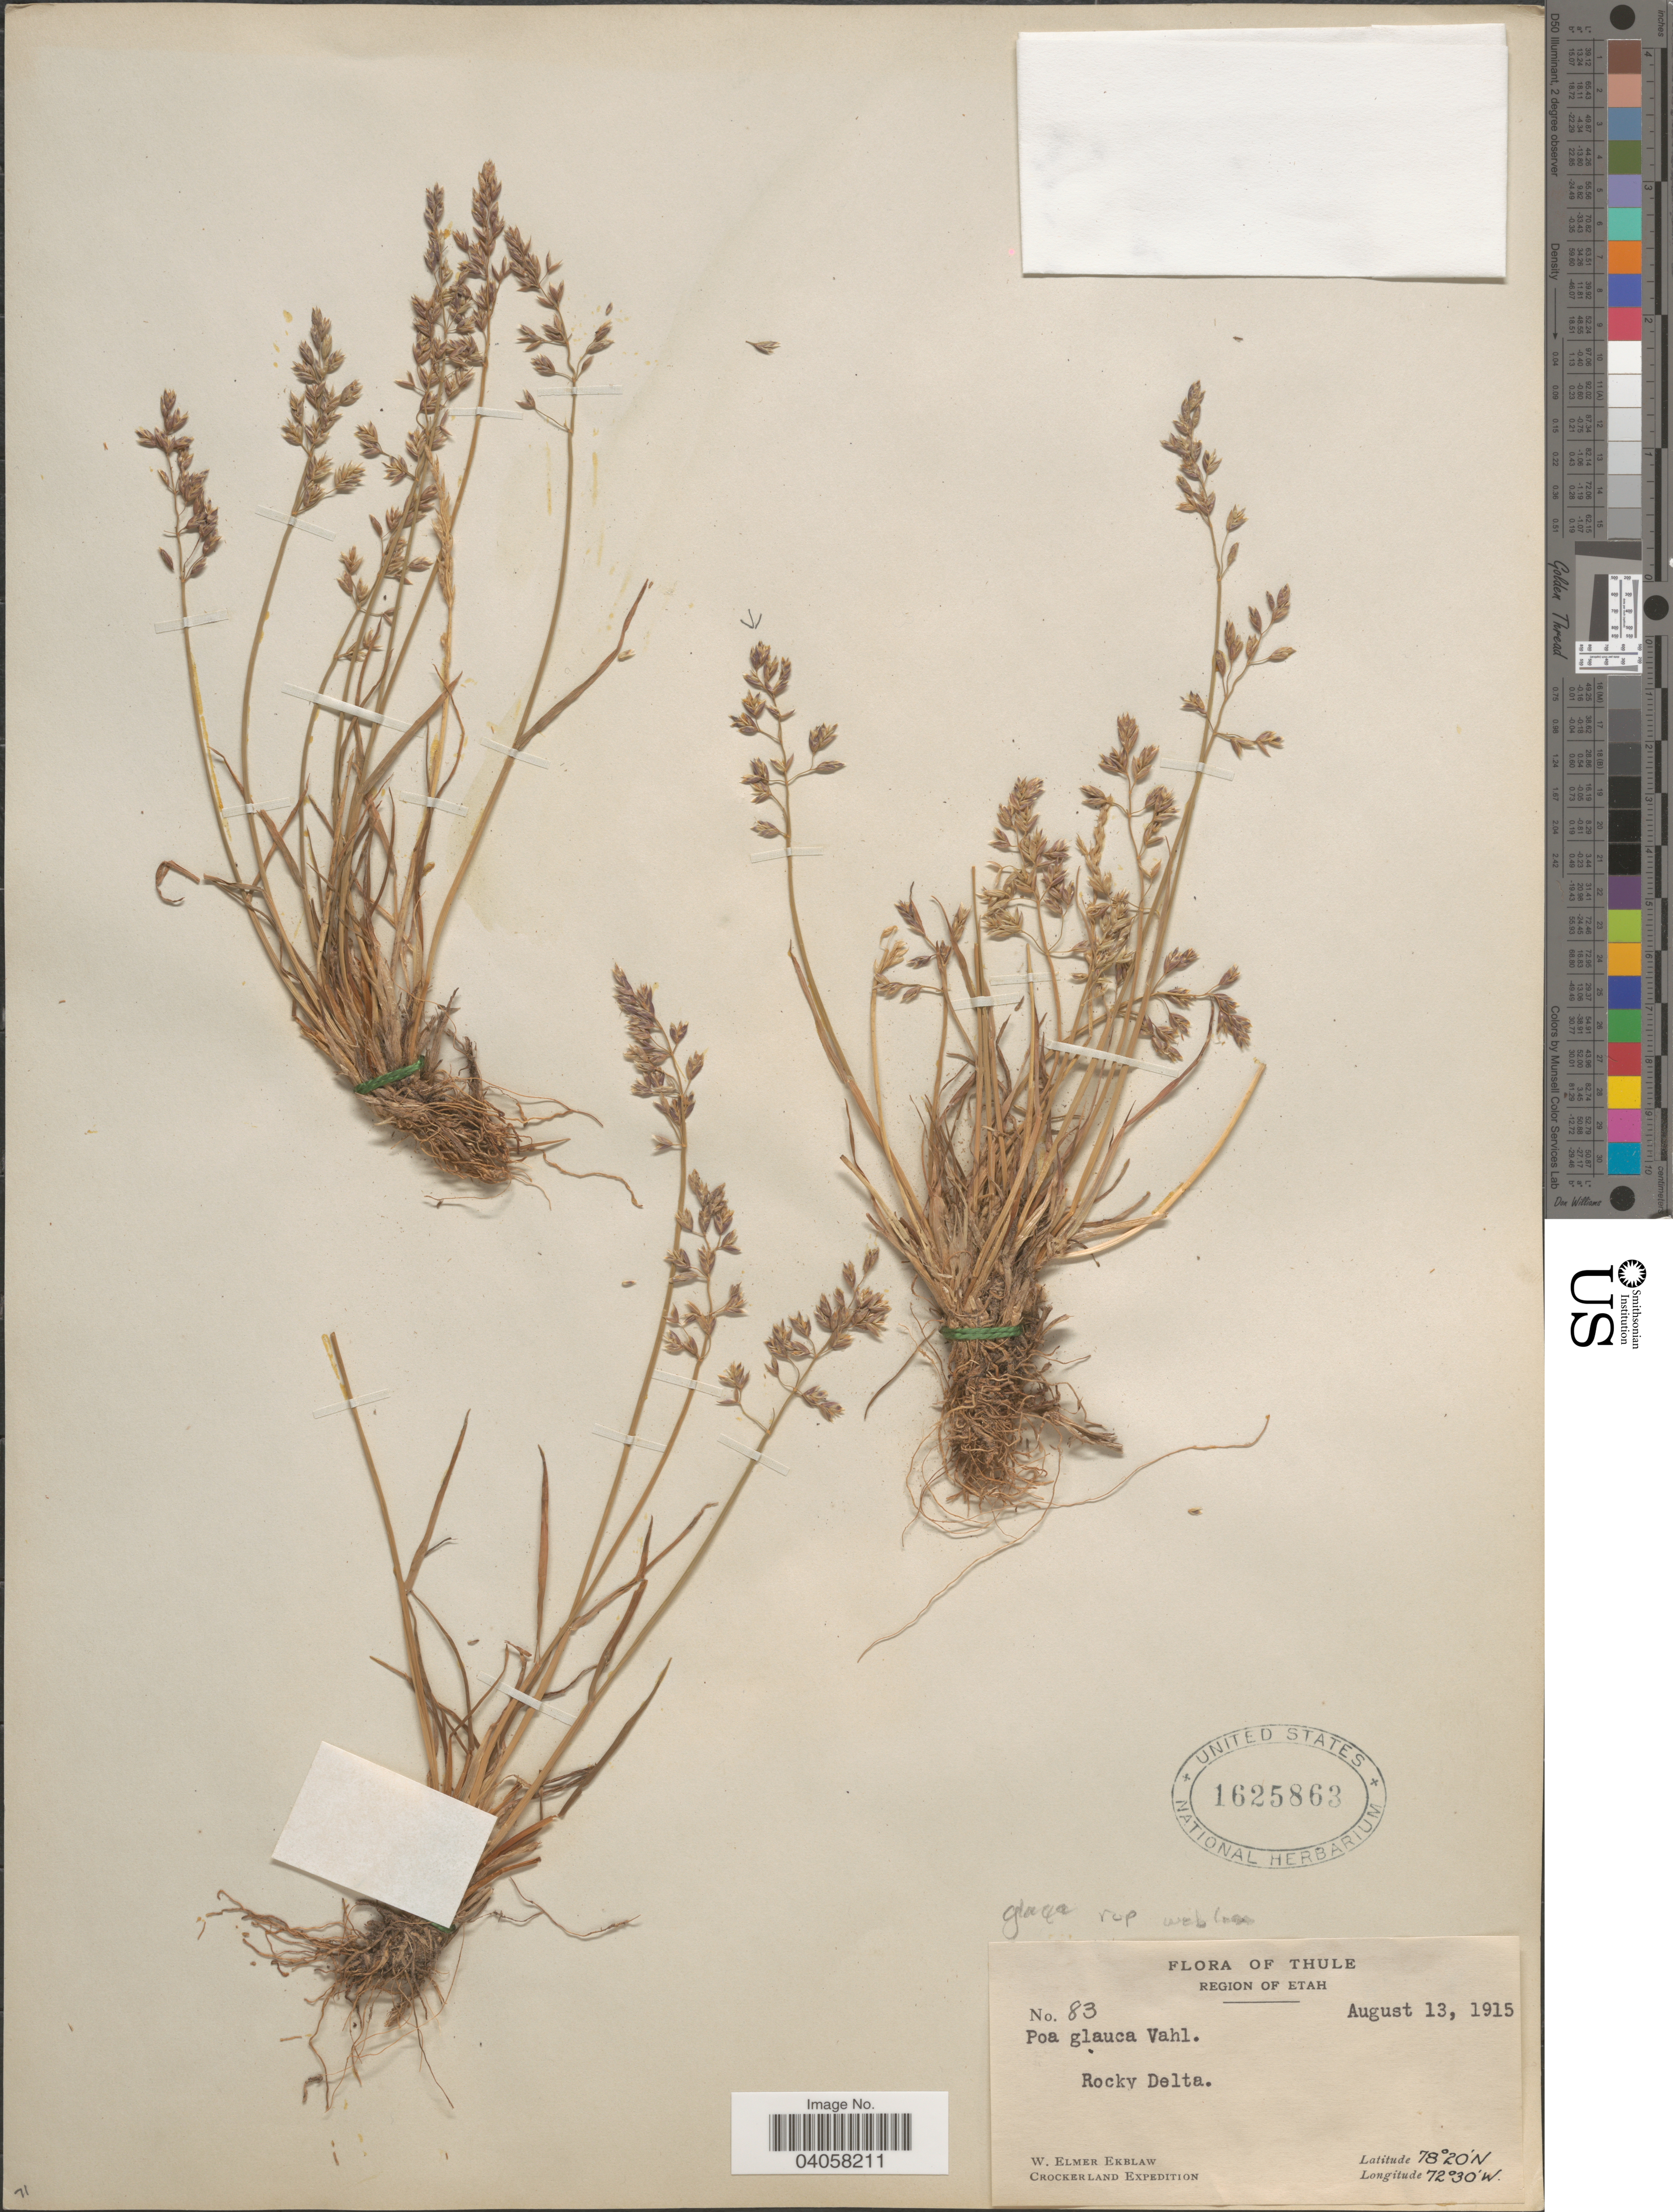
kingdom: Plantae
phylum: Tracheophyta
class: Liliopsida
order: Poales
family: Poaceae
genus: Poa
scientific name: Poa glauca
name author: Vahl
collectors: W. Ekblaw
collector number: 83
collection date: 1915-08-13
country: Greenland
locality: Thule. Region of Etah. Rocky Delta.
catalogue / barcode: US 1625863